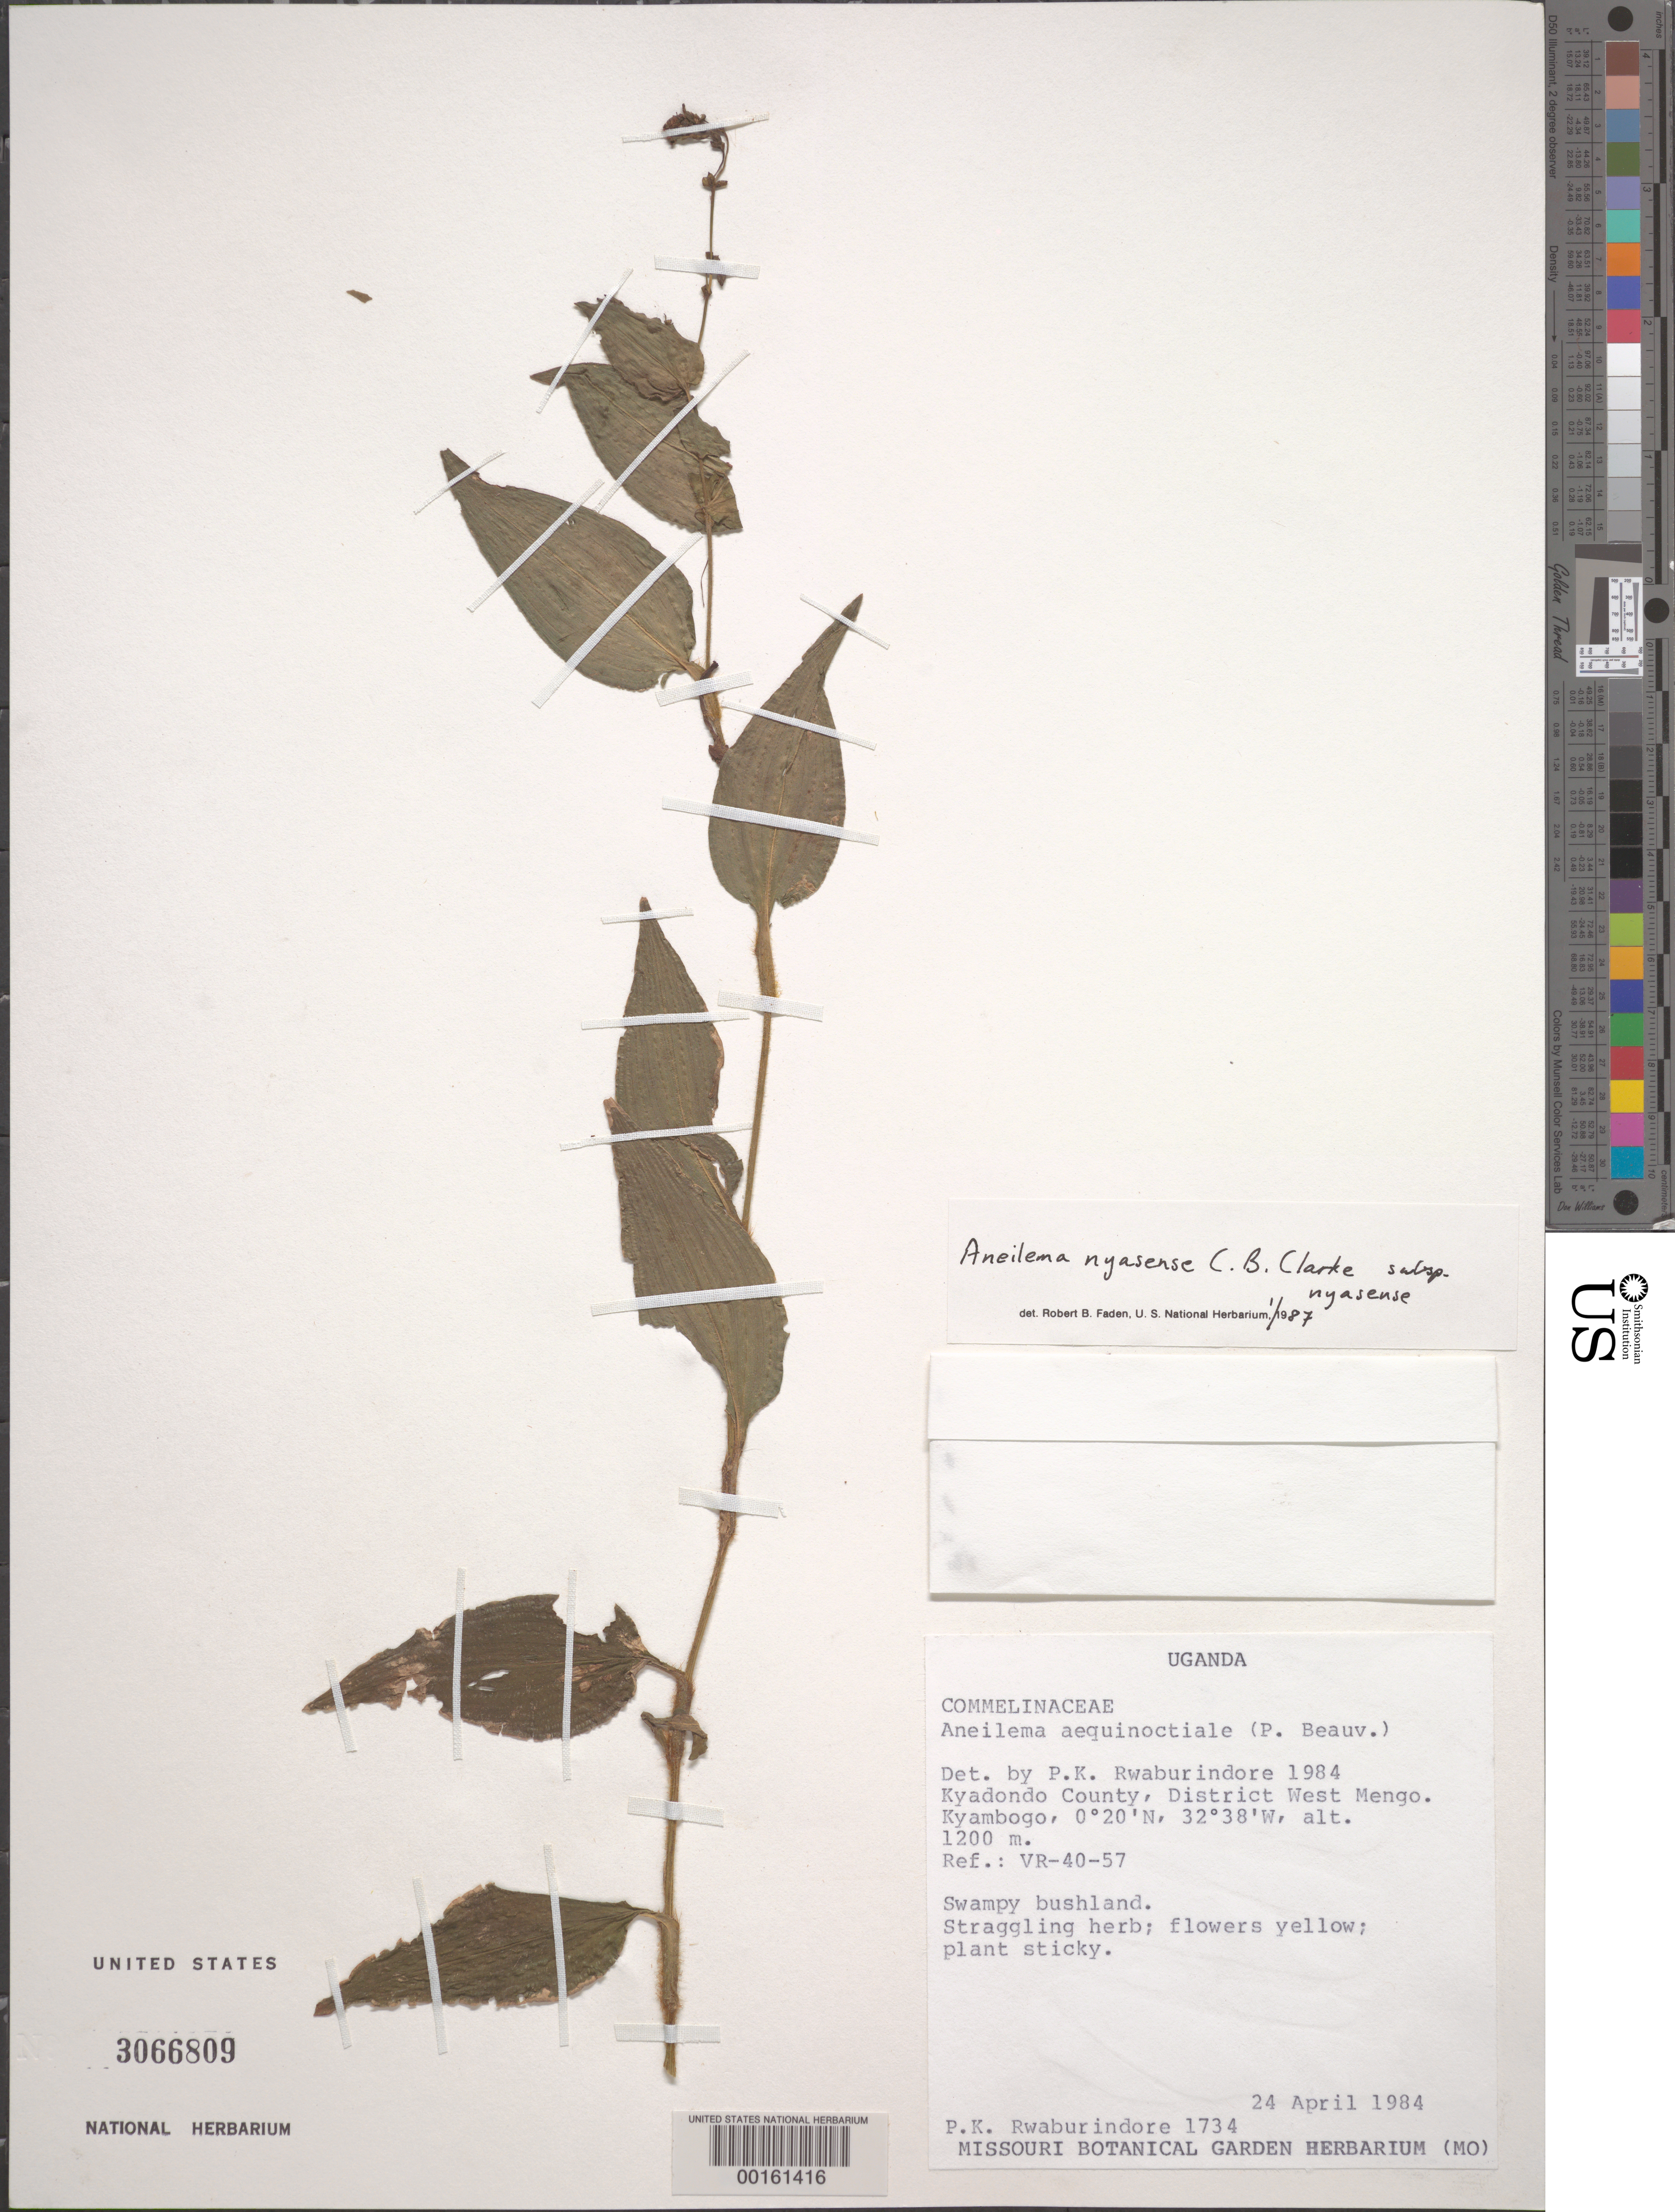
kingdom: Plantae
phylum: Tracheophyta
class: Liliopsida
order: Commelinales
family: Commelinaceae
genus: Aneilema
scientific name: Aneilema nyasense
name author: C.B. Clarke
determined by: Faden, Robert B., (US), Smithsonian Institution - National Museum of Natural History (UNITED STATES)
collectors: P. Rwaburindore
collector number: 1734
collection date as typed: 24 Apr 1984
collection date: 1984-04-24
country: Uganda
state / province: Central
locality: Kyambogo. West Menga. Kyadondo.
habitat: Swampy bushland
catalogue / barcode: US 3066809